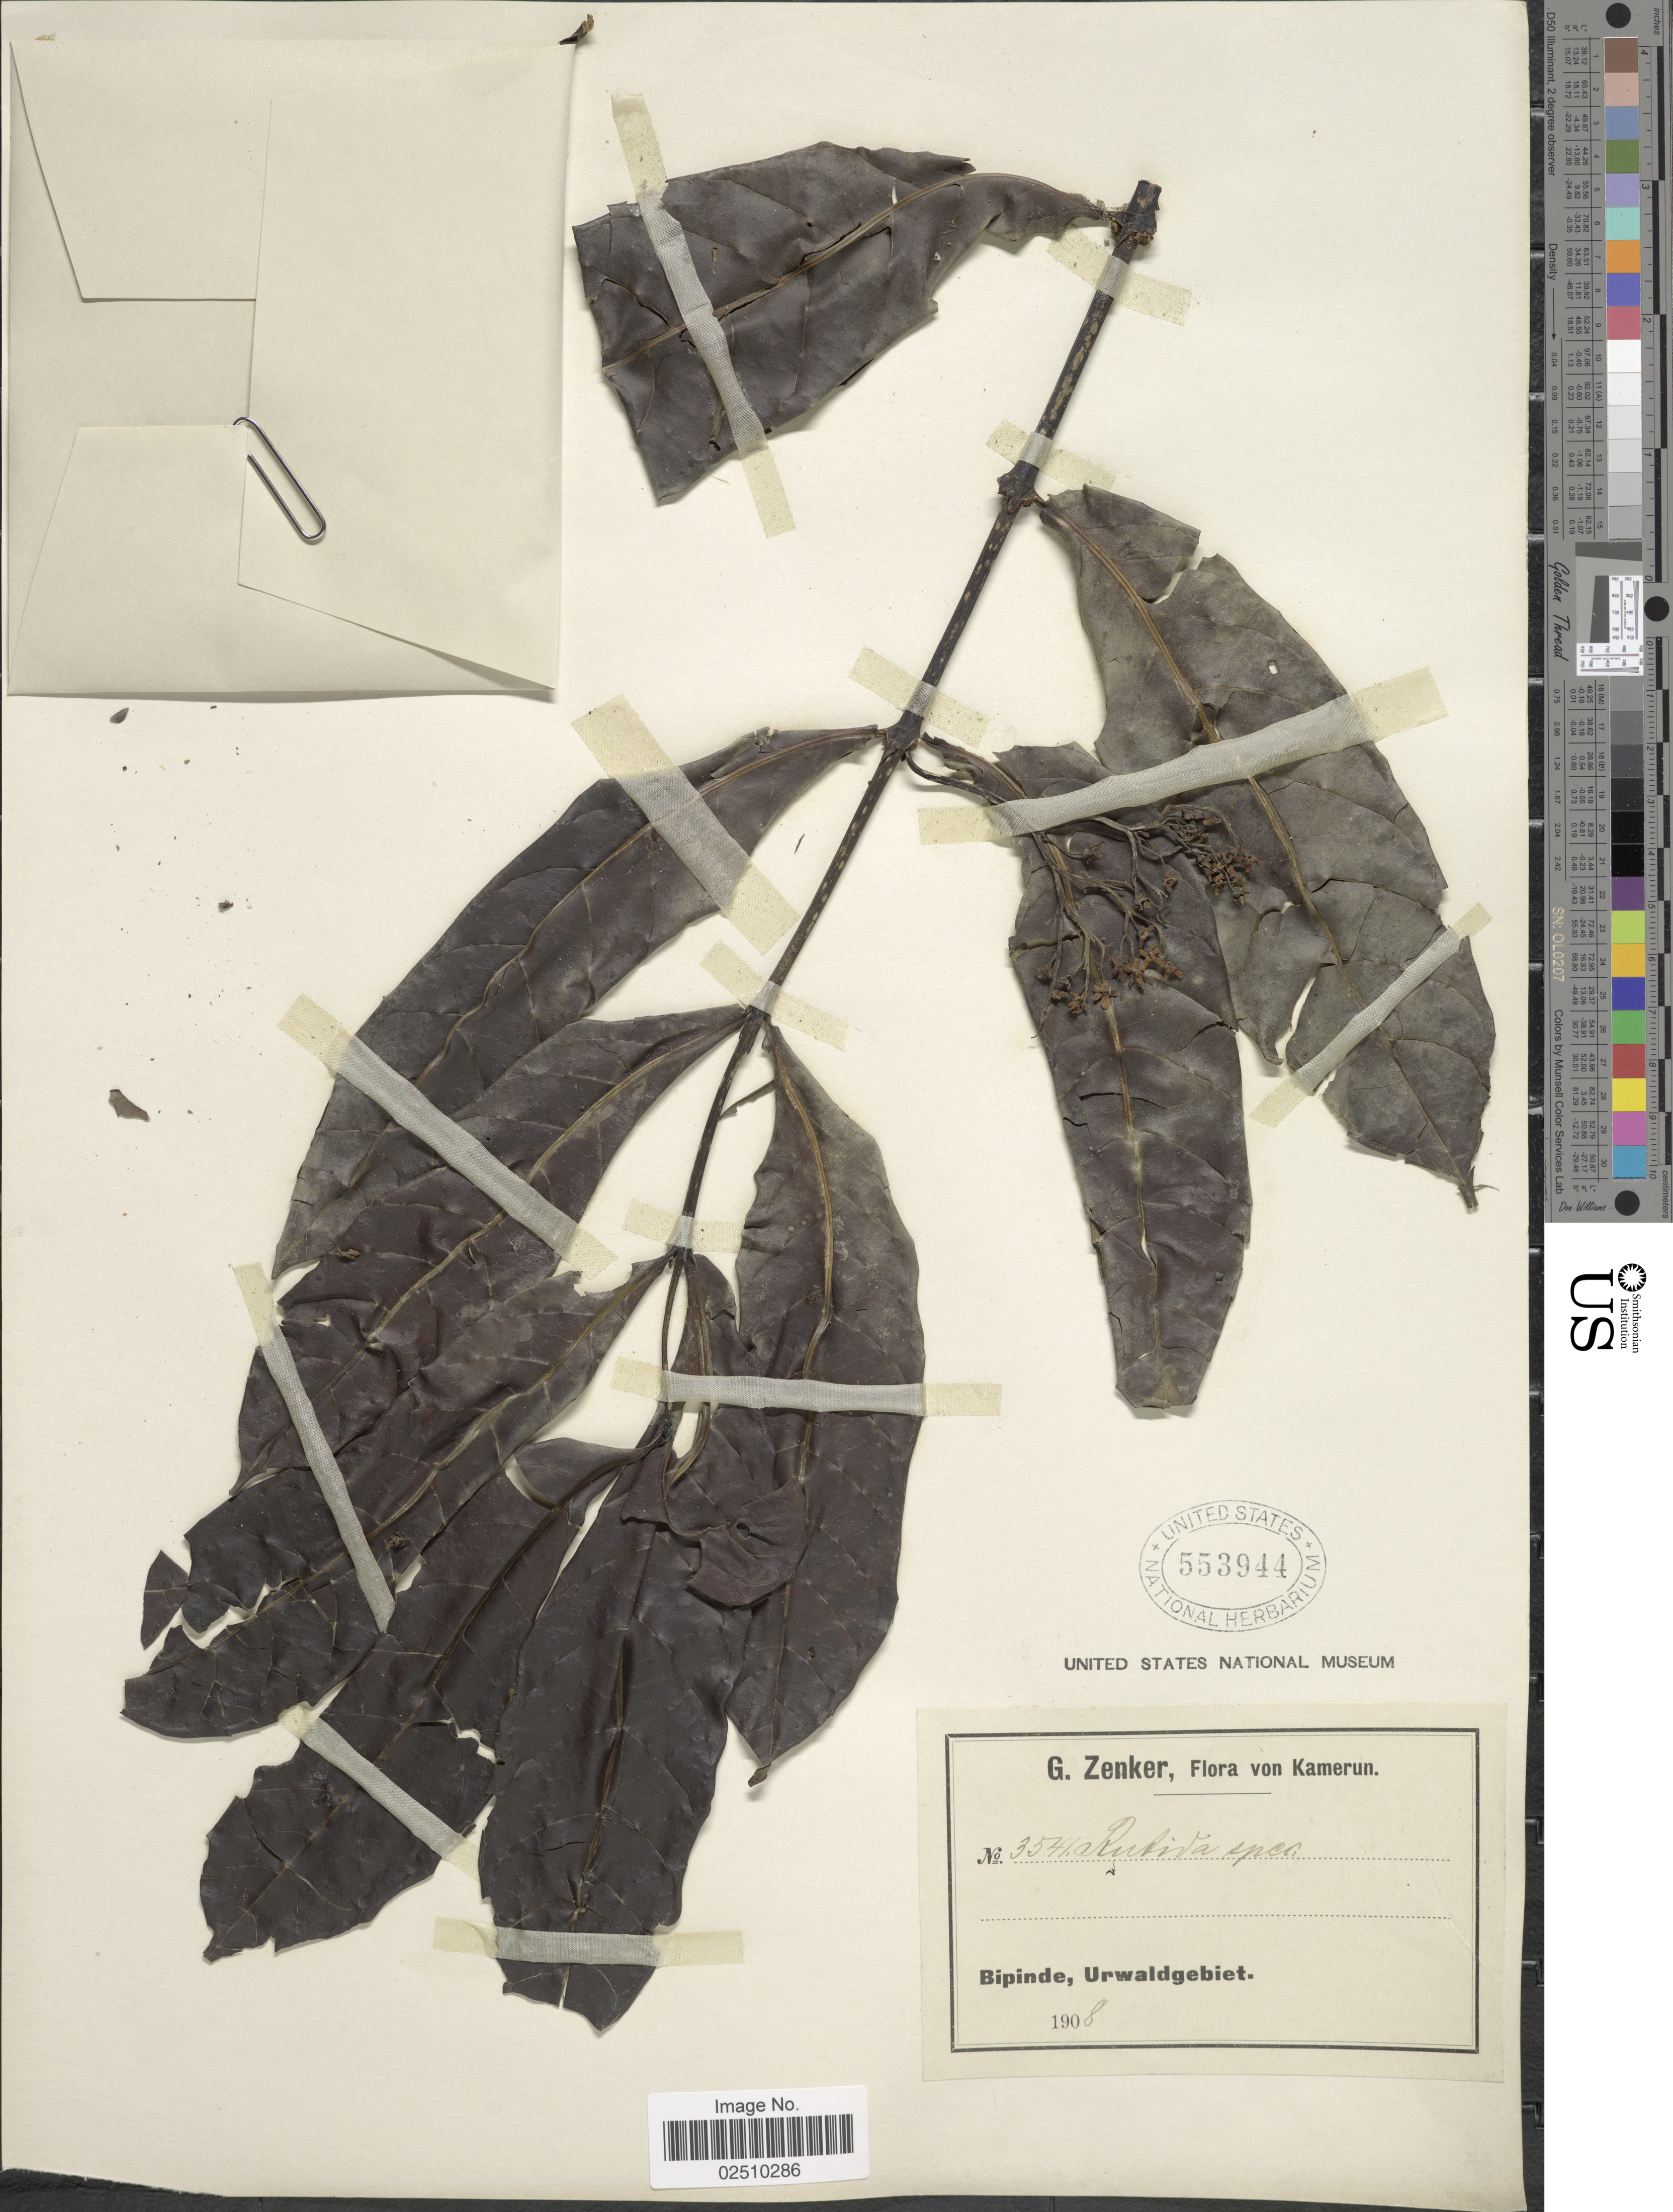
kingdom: Plantae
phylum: Tracheophyta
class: Magnoliopsida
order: Gentianales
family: Rubiaceae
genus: Rutidea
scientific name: Rutidea sp.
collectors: G. A. Zenker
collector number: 3541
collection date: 1908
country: Cameroon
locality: Kamerun. Bipinde, Urwaldgebiet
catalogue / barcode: US 553944